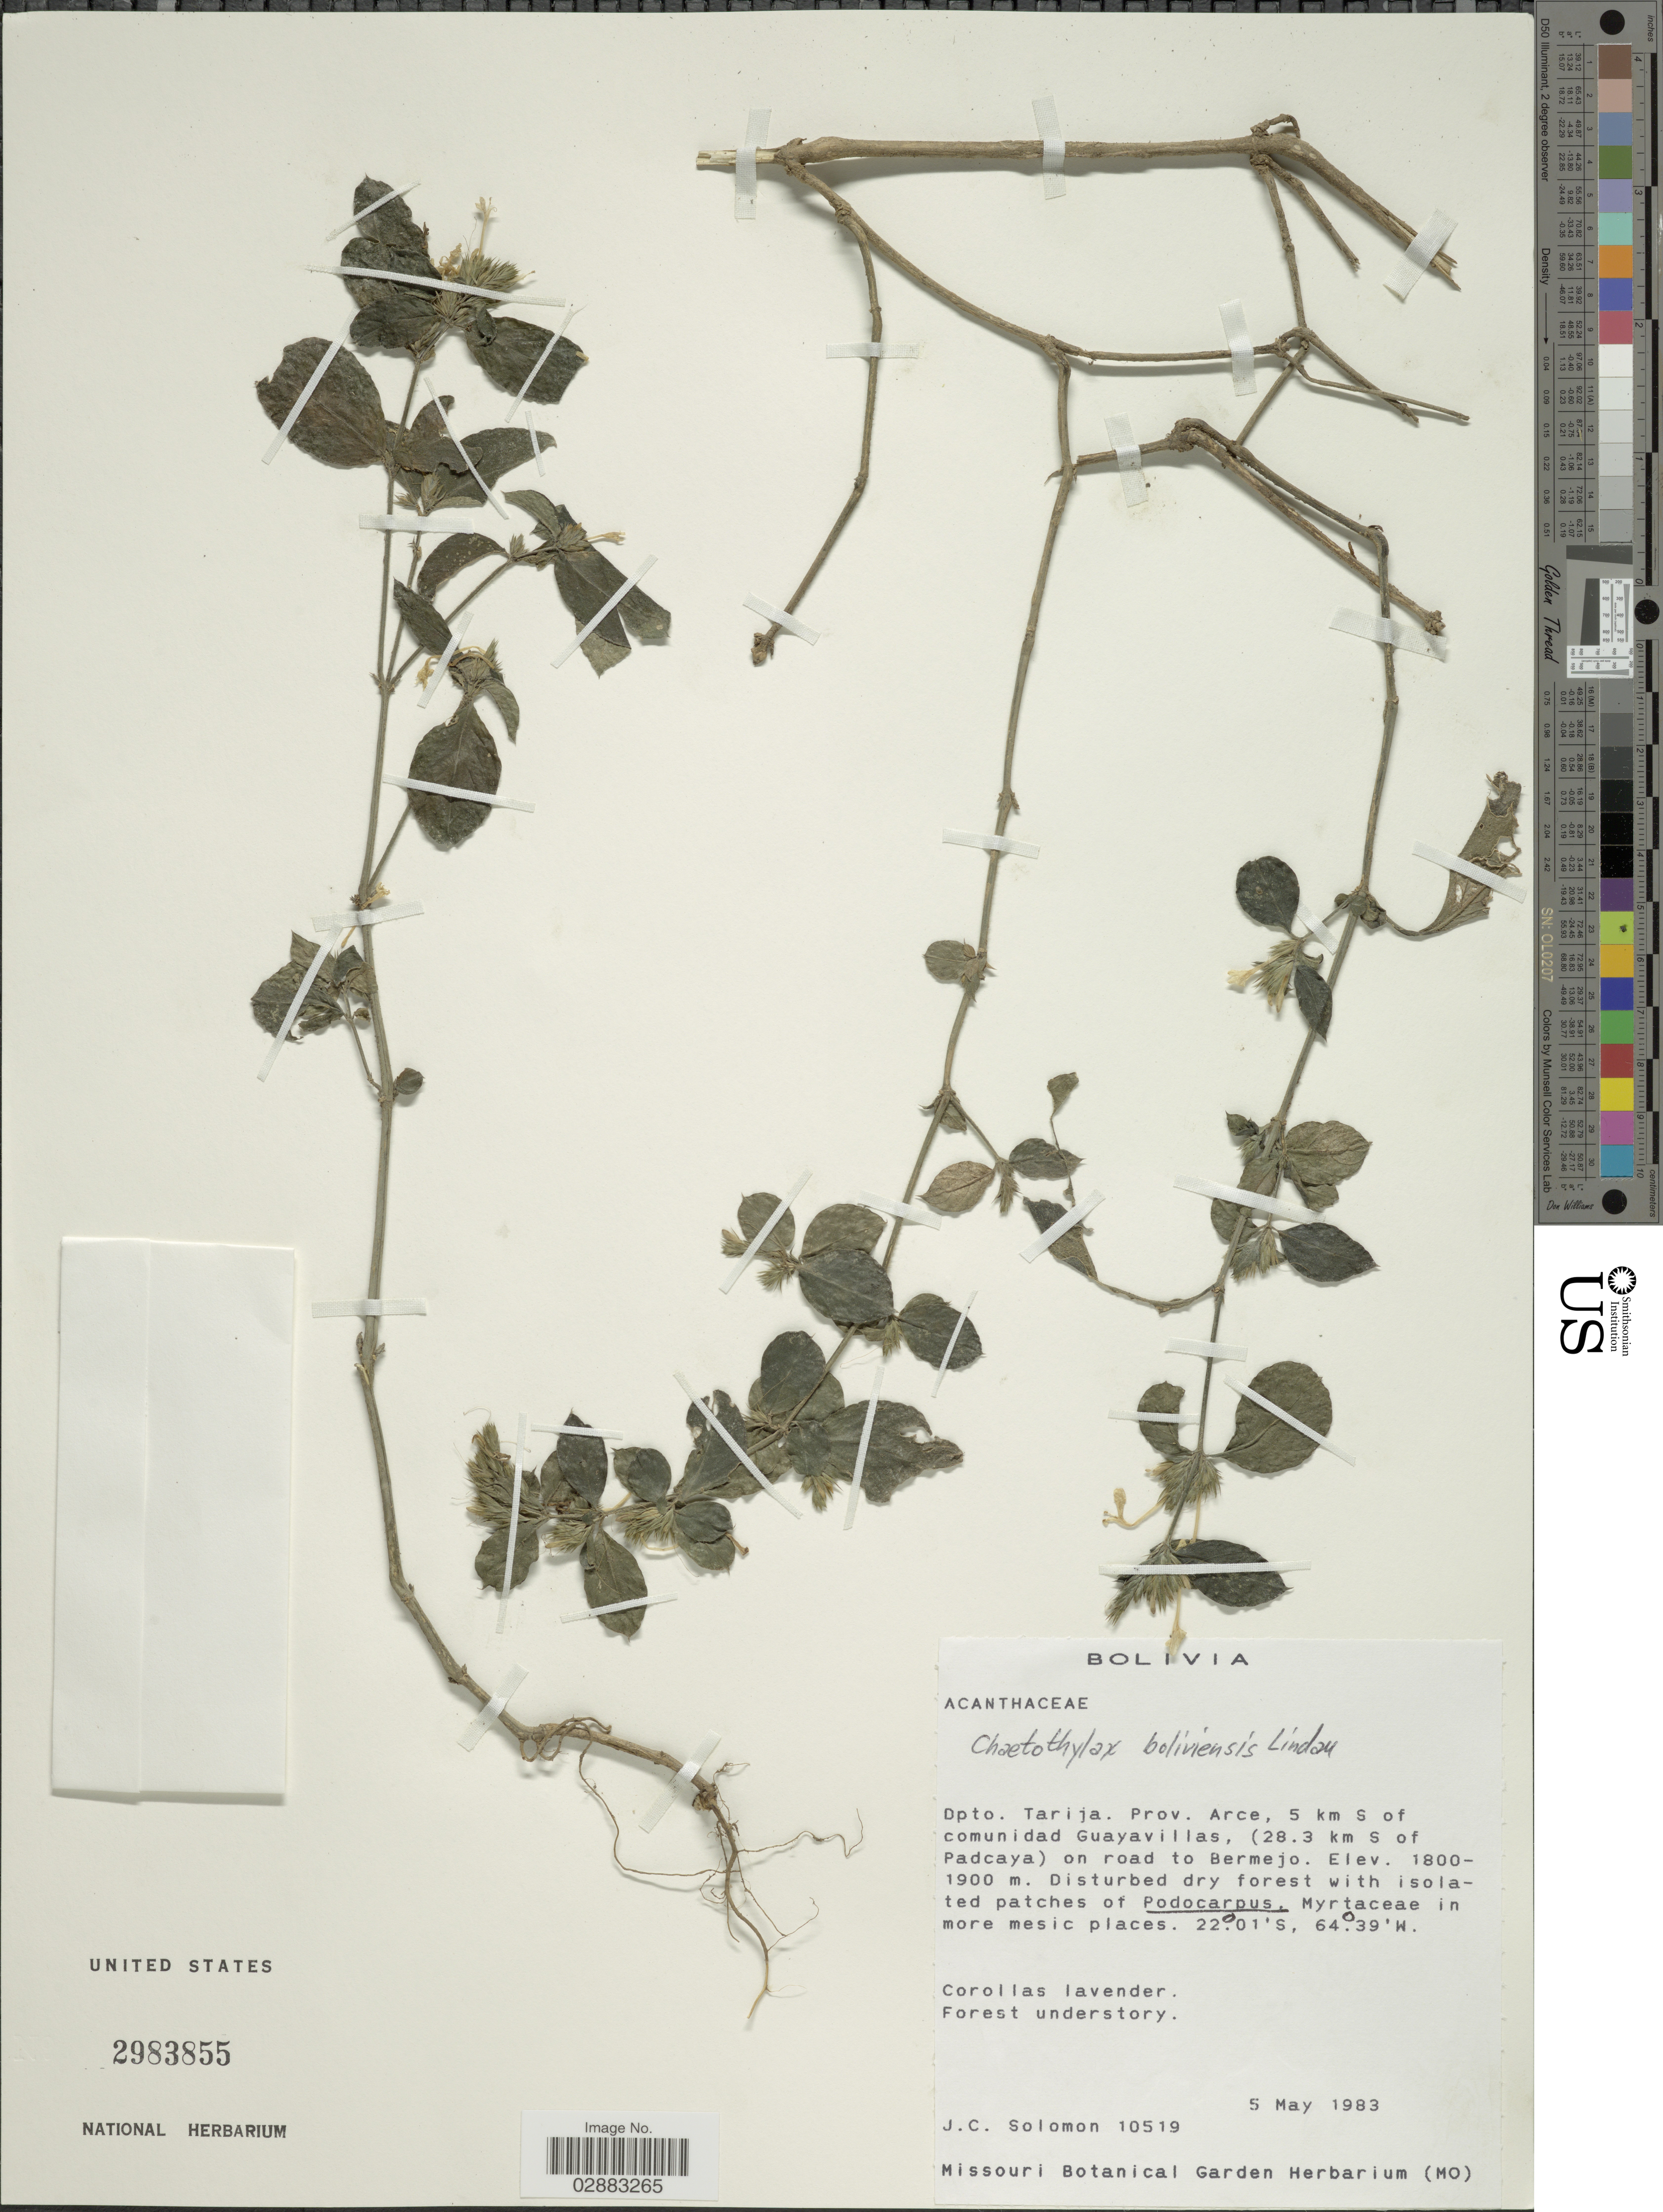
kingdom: Plantae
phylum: Tracheophyta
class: Magnoliopsida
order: Lamiales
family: Acanthaceae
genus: Justicia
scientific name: Justicia goudotii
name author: V.A.W. Graham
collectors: J. C. Solomon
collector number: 10519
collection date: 1983-05-05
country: Bolivia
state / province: Tarija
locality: Dpto. Tarija. Prov. Arce, 5 km S of comunidad Guayavillas, (28.3 km S of Padcaya) on road to Bermejo.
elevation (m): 1800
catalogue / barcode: US 2983855